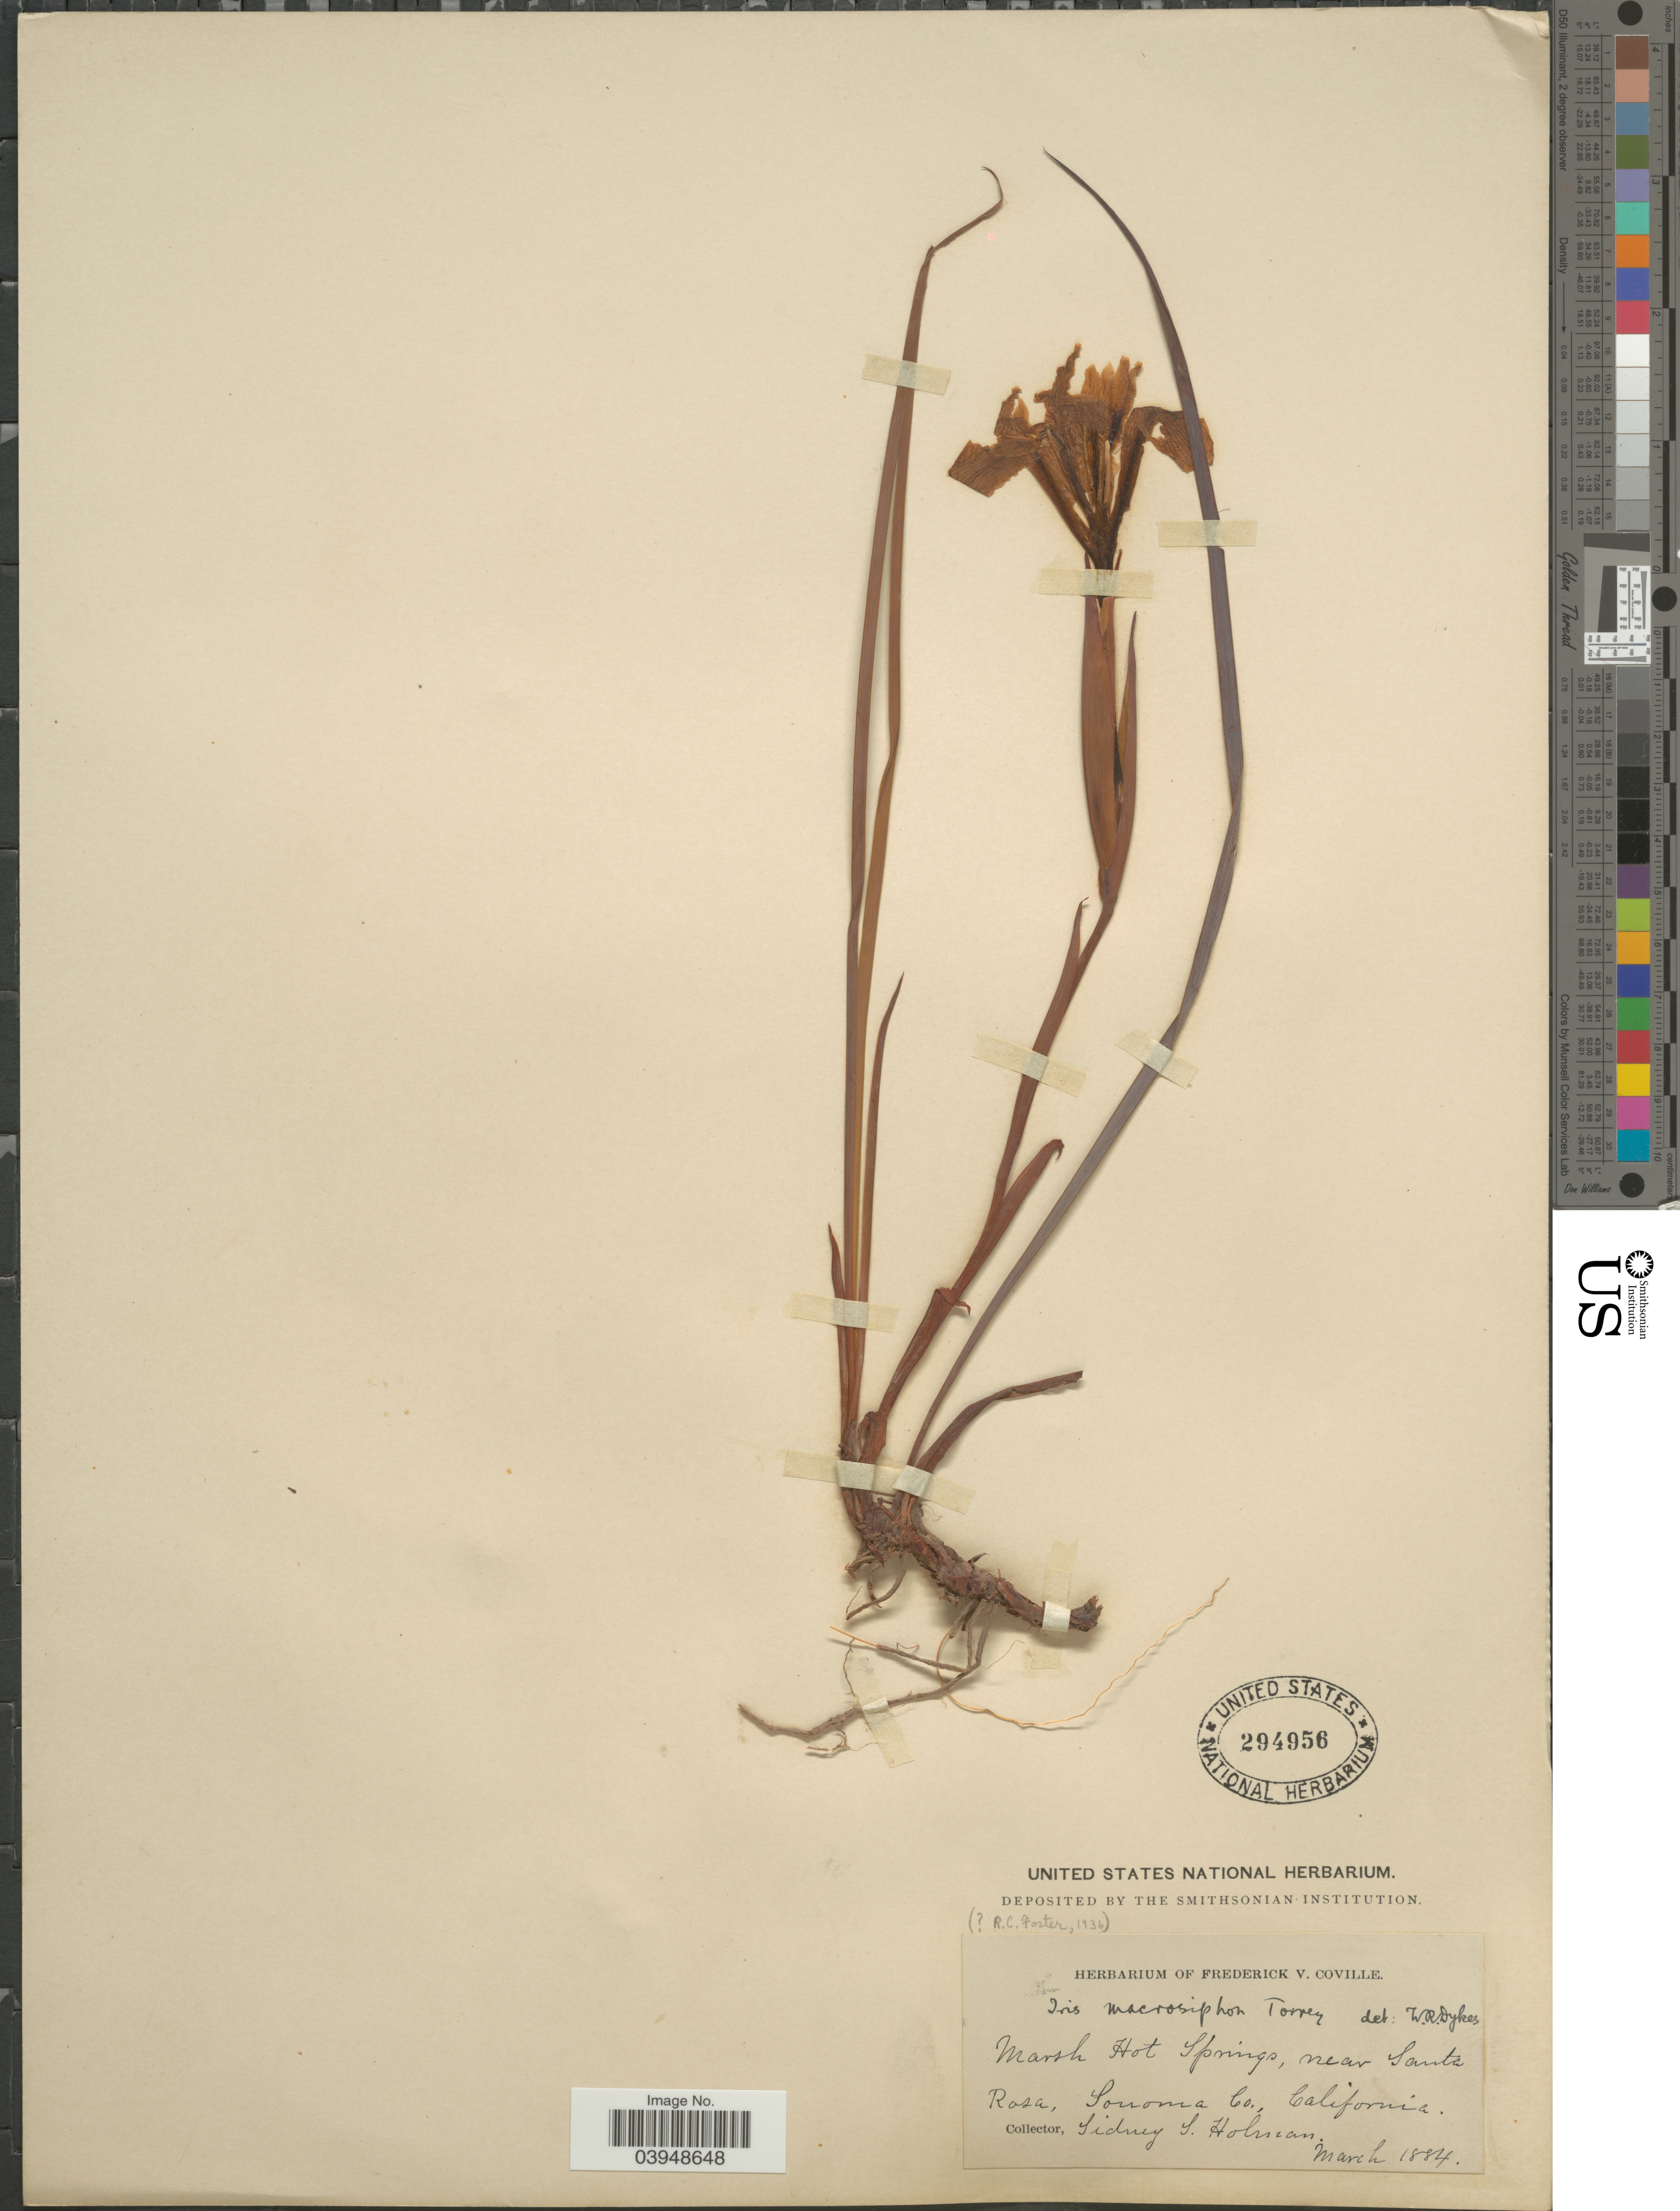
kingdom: Plantae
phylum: Tracheophyta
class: Liliopsida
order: Asparagales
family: Iridaceae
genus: Iris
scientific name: Iris macrosiphon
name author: Torr.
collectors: S. Holman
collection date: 1884-03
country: United States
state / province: California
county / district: Sonoma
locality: Marsh Hot Springs, near Santa Rosa, Sonoma Co.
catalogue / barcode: US 294956